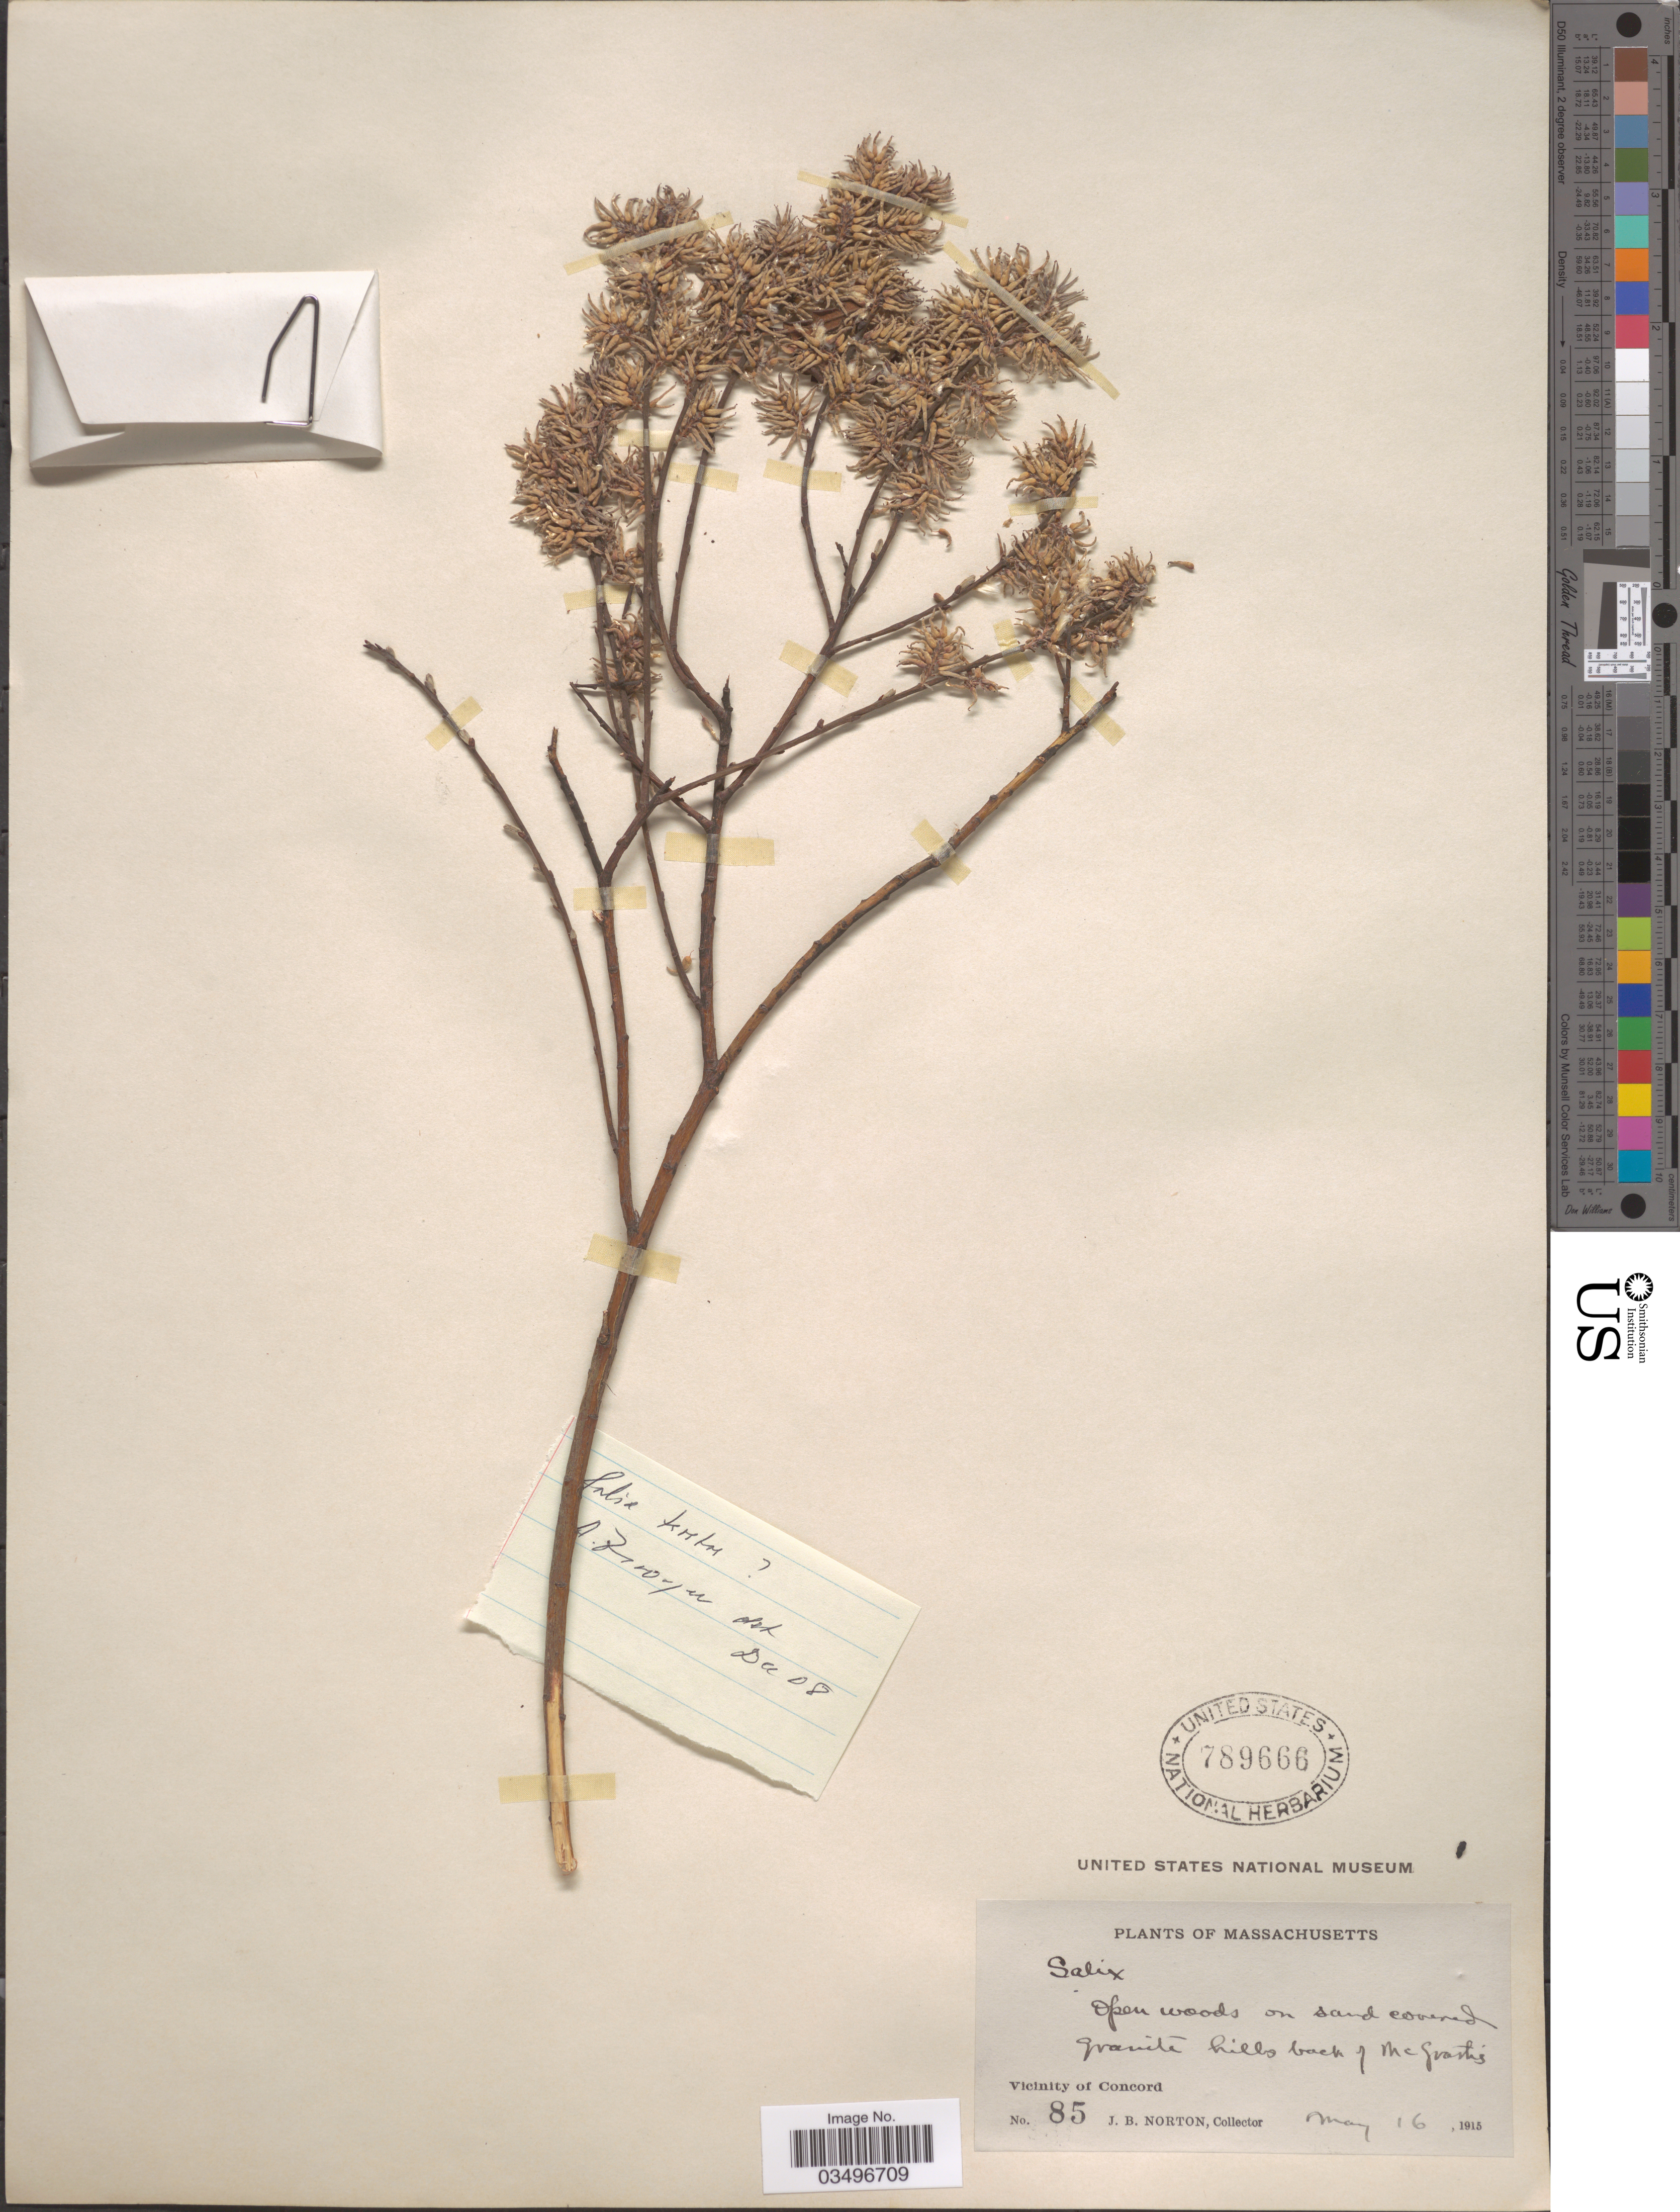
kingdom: Plantae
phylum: Tracheophyta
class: Magnoliopsida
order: Malpighiales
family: Salicaceae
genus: Salix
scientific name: Salix discolor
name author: Muhl.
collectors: J. B. Norton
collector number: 85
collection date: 1915-05-16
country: United States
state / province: Massachusetts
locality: Granite hills back of McGrath's. Vicinity of Concord.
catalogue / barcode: US 789666